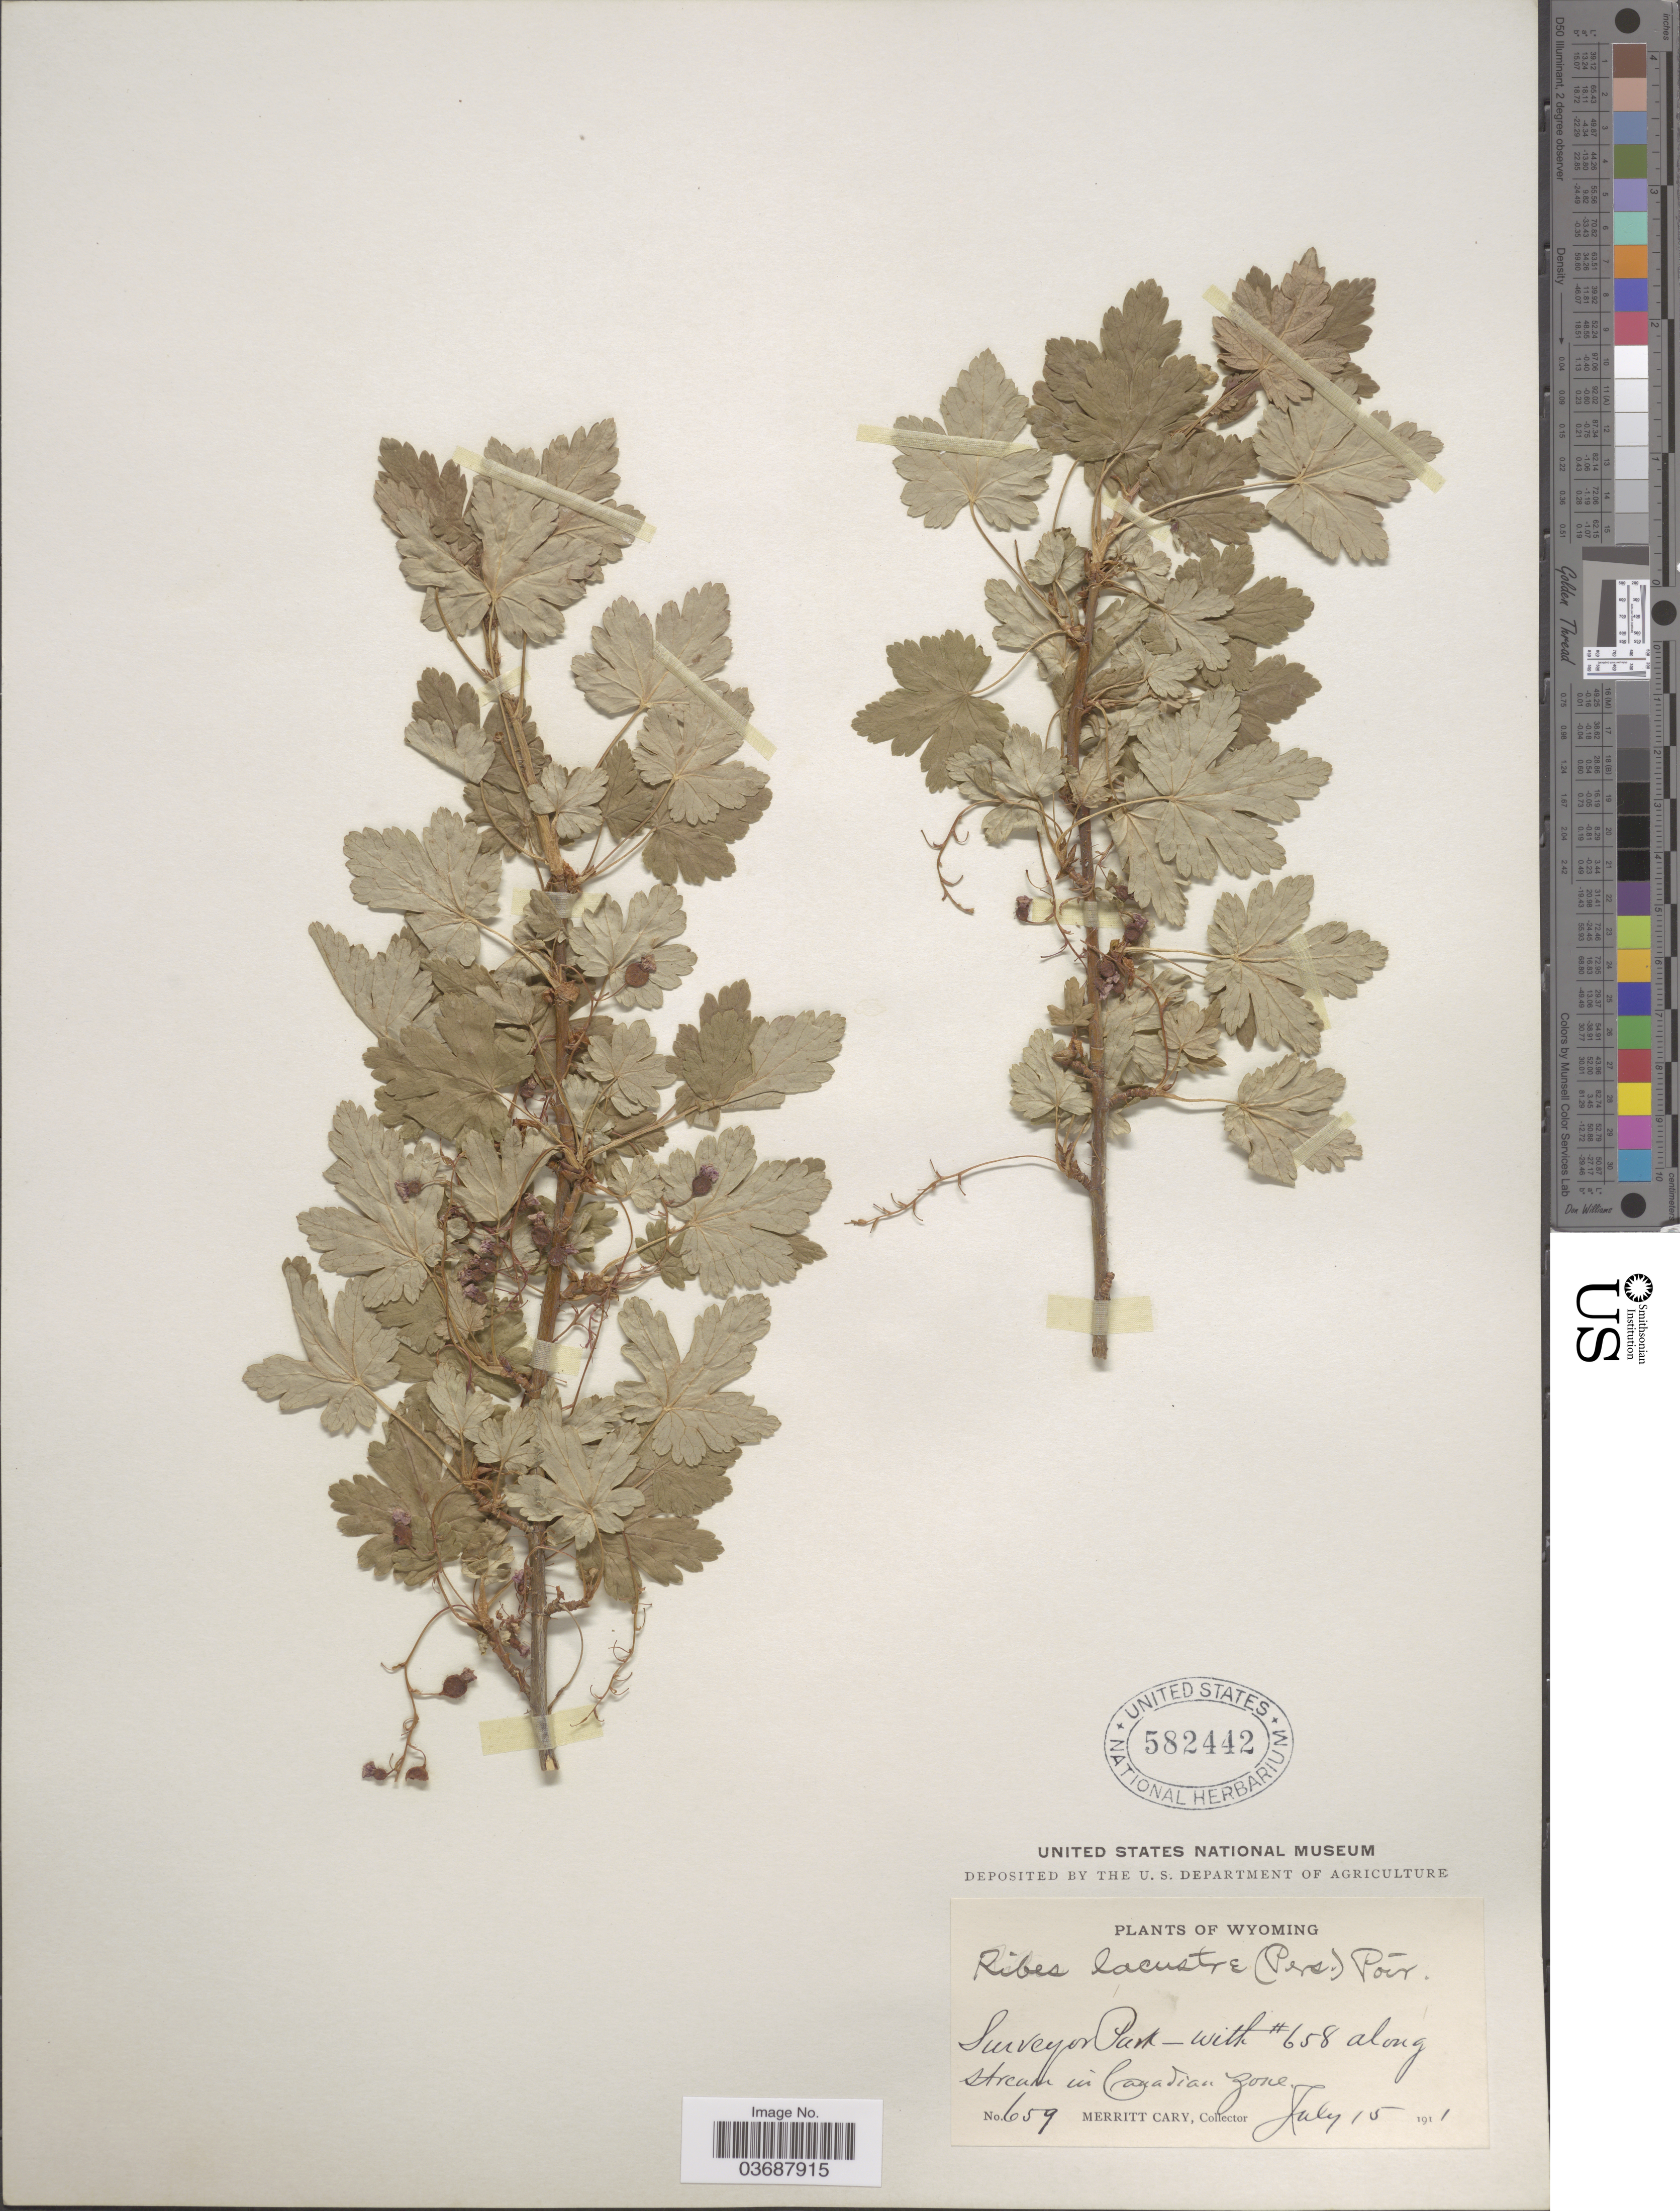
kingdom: Plantae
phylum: Tracheophyta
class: Magnoliopsida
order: Saxifragales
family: Grossulariaceae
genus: Ribes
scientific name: Ribes lacustre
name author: (Pers.) Poir.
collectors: M. Cary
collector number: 659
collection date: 1911-07-15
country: United States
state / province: Wyoming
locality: Surveyor Park - with #658 along stream in Canadian zone.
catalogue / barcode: US 582442